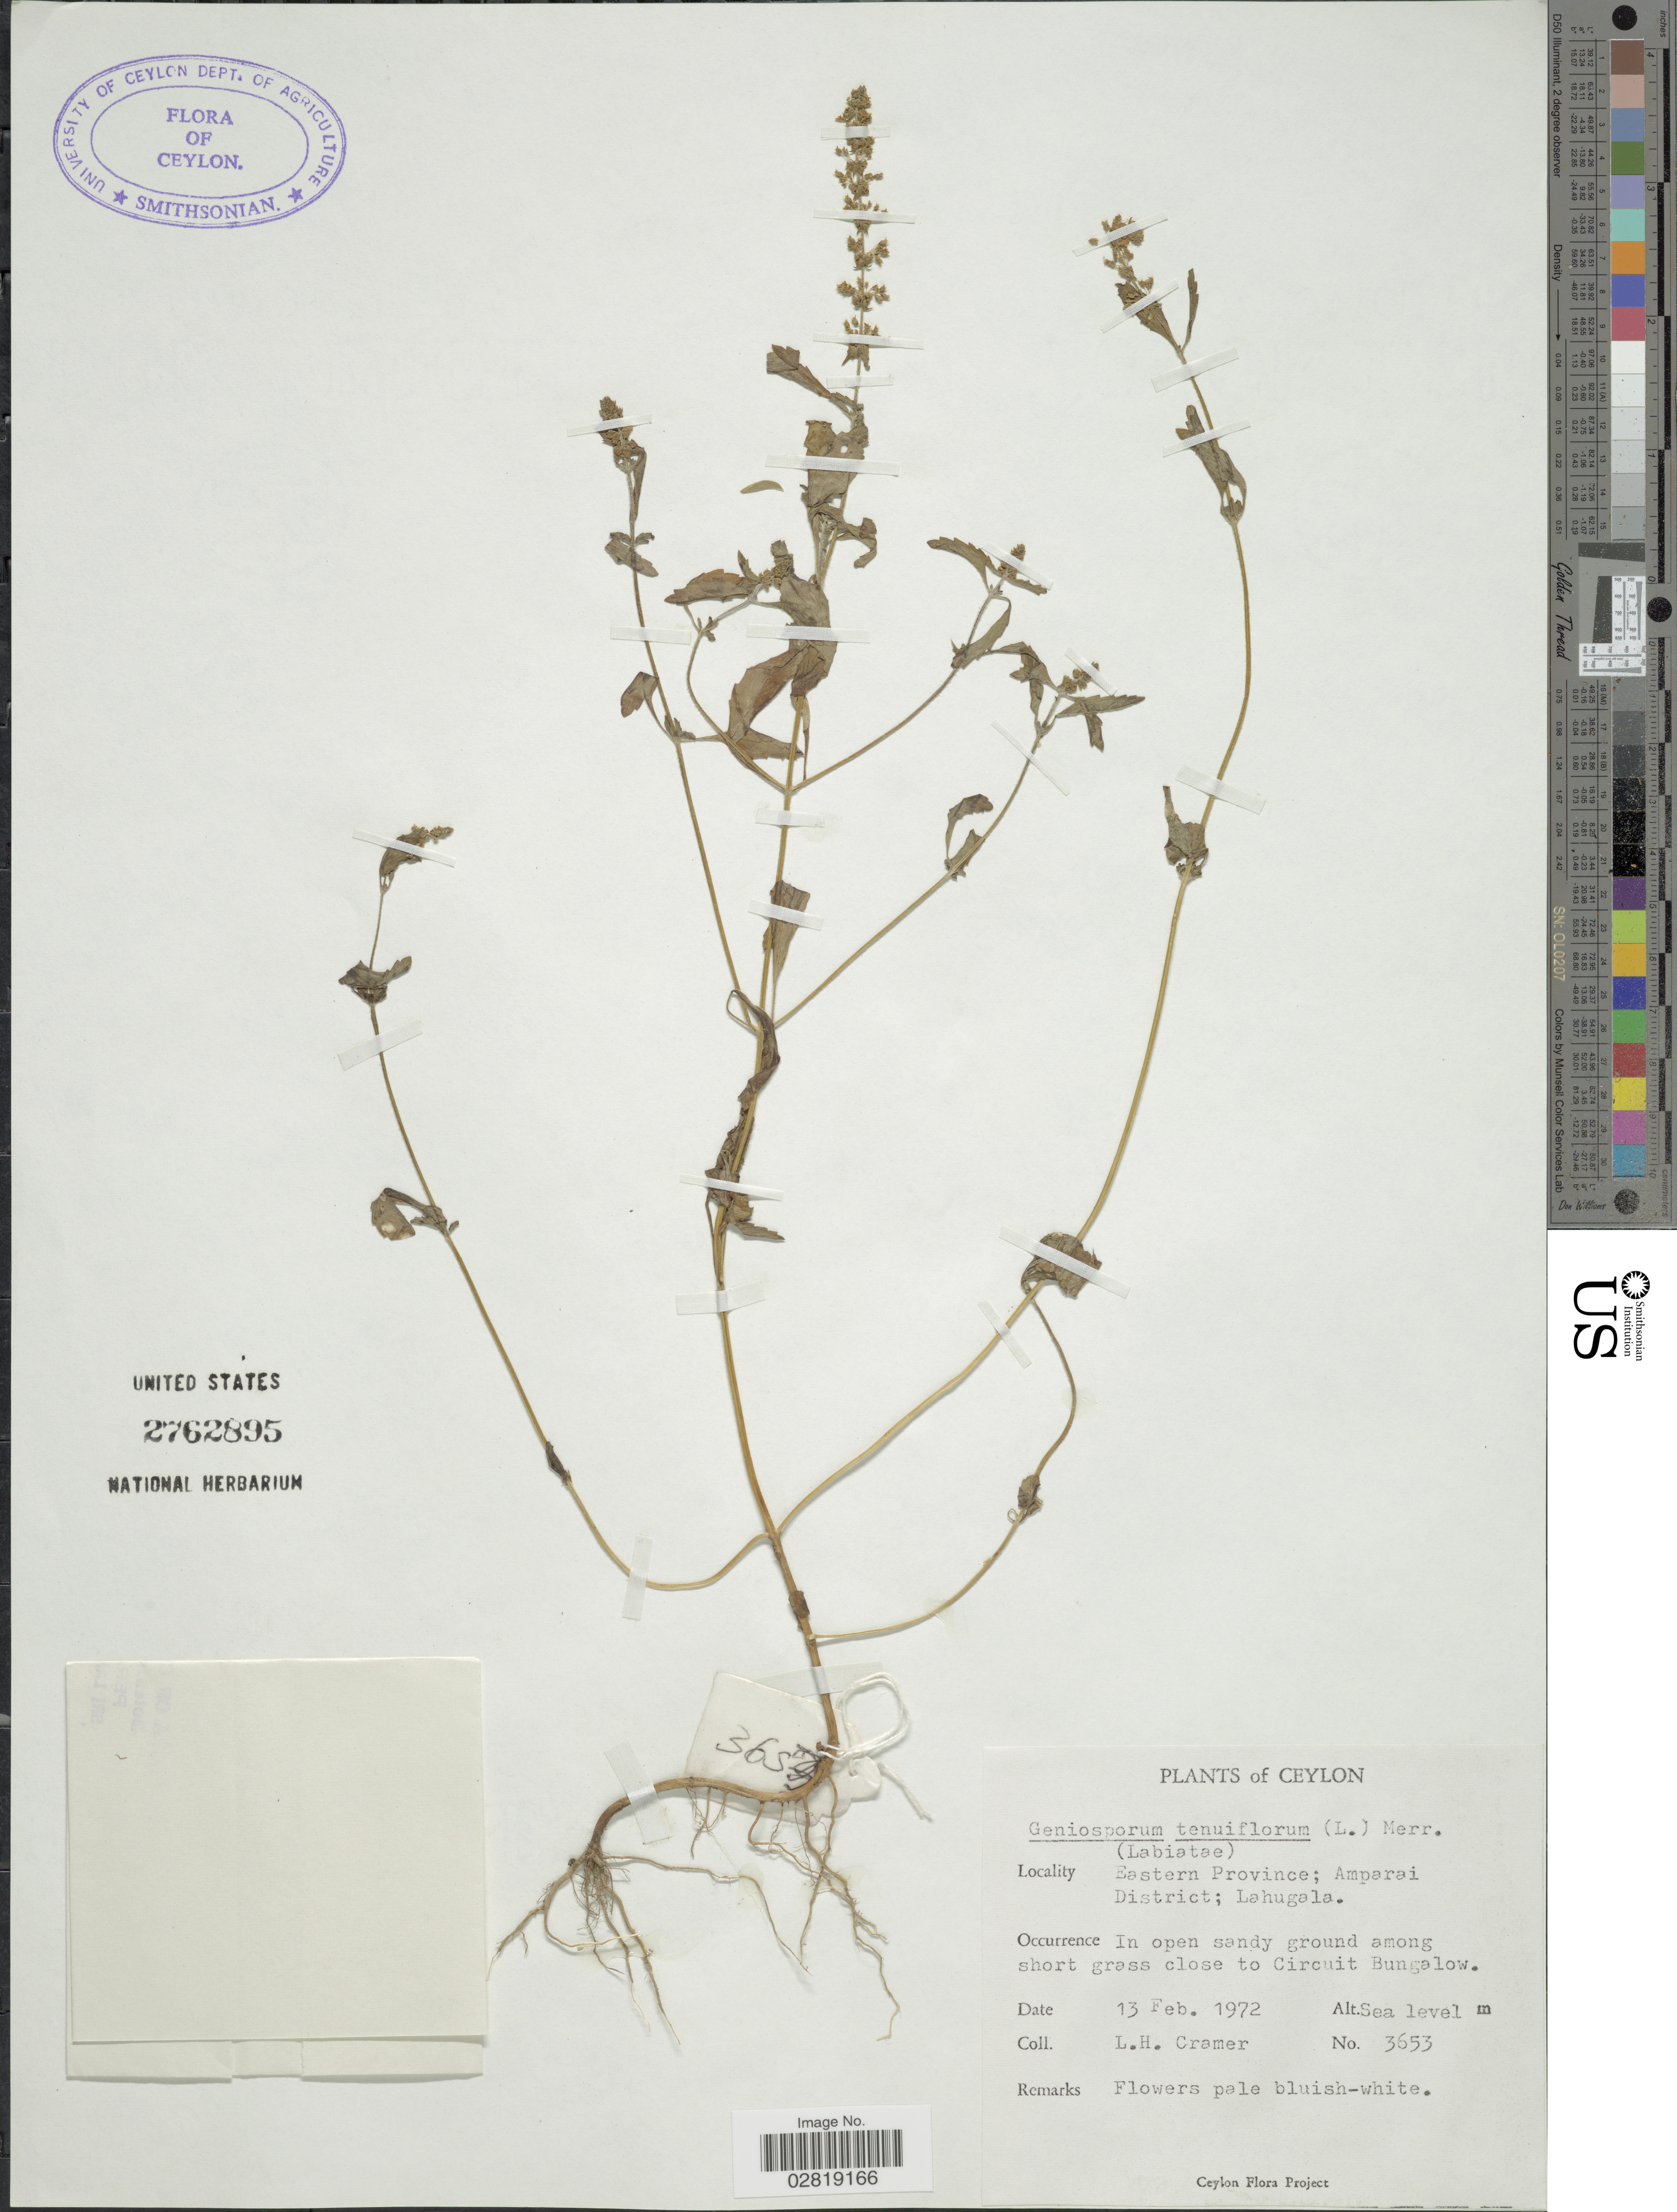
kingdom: Plantae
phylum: Tracheophyta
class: Magnoliopsida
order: Lamiales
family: Lamiaceae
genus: Geniosporum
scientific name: Geniosporum tenuiflorum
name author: (L.) Merr.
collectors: L. H. Cramer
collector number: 3653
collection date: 1972-02-13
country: Sri Lanka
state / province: Eastern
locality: Ceylon. Eastern Province; Amparai District; Lahugala. In open sandy ground among short grass close to Circuit Bungalow.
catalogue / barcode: US 2762895